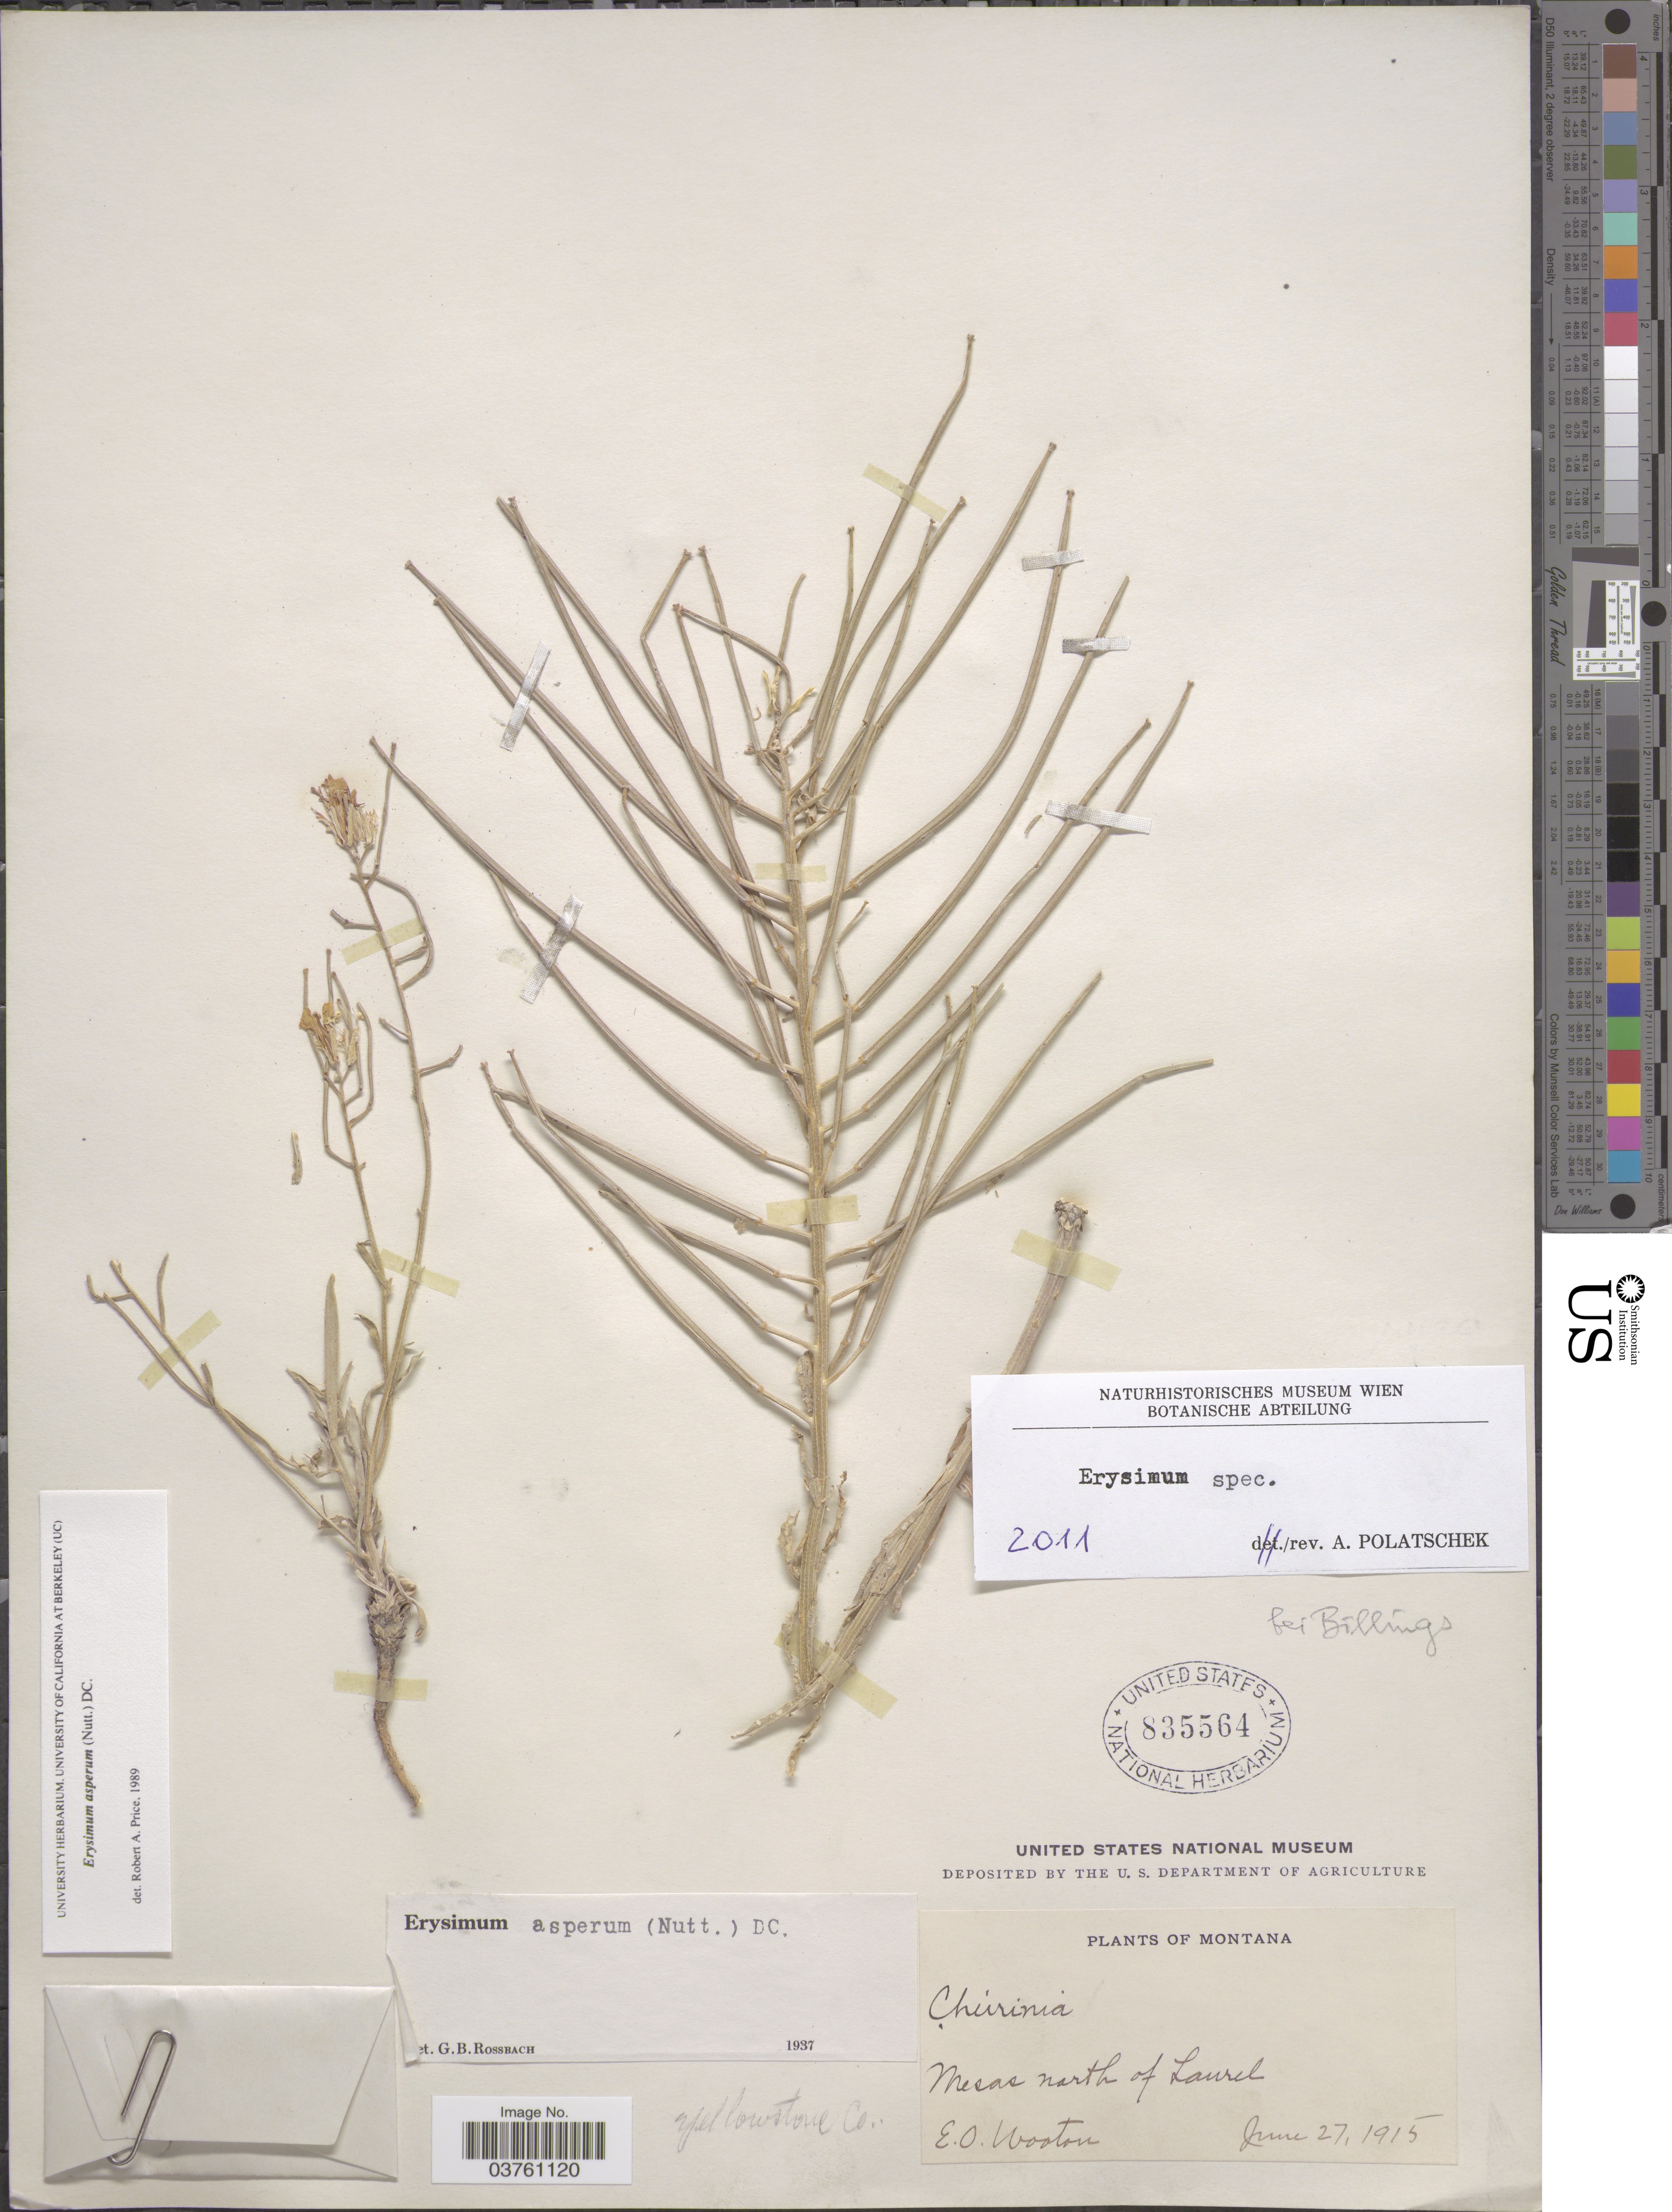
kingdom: Plantae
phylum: Tracheophyta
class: Magnoliopsida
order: Brassicales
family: Brassicaceae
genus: Erysimum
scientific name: Erysimum sp.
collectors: E. O. Wooton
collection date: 1915-06-27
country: United States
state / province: Montana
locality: Mesas north of Laurel. Yellowstone Co. Bei Billings.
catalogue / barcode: US 835564